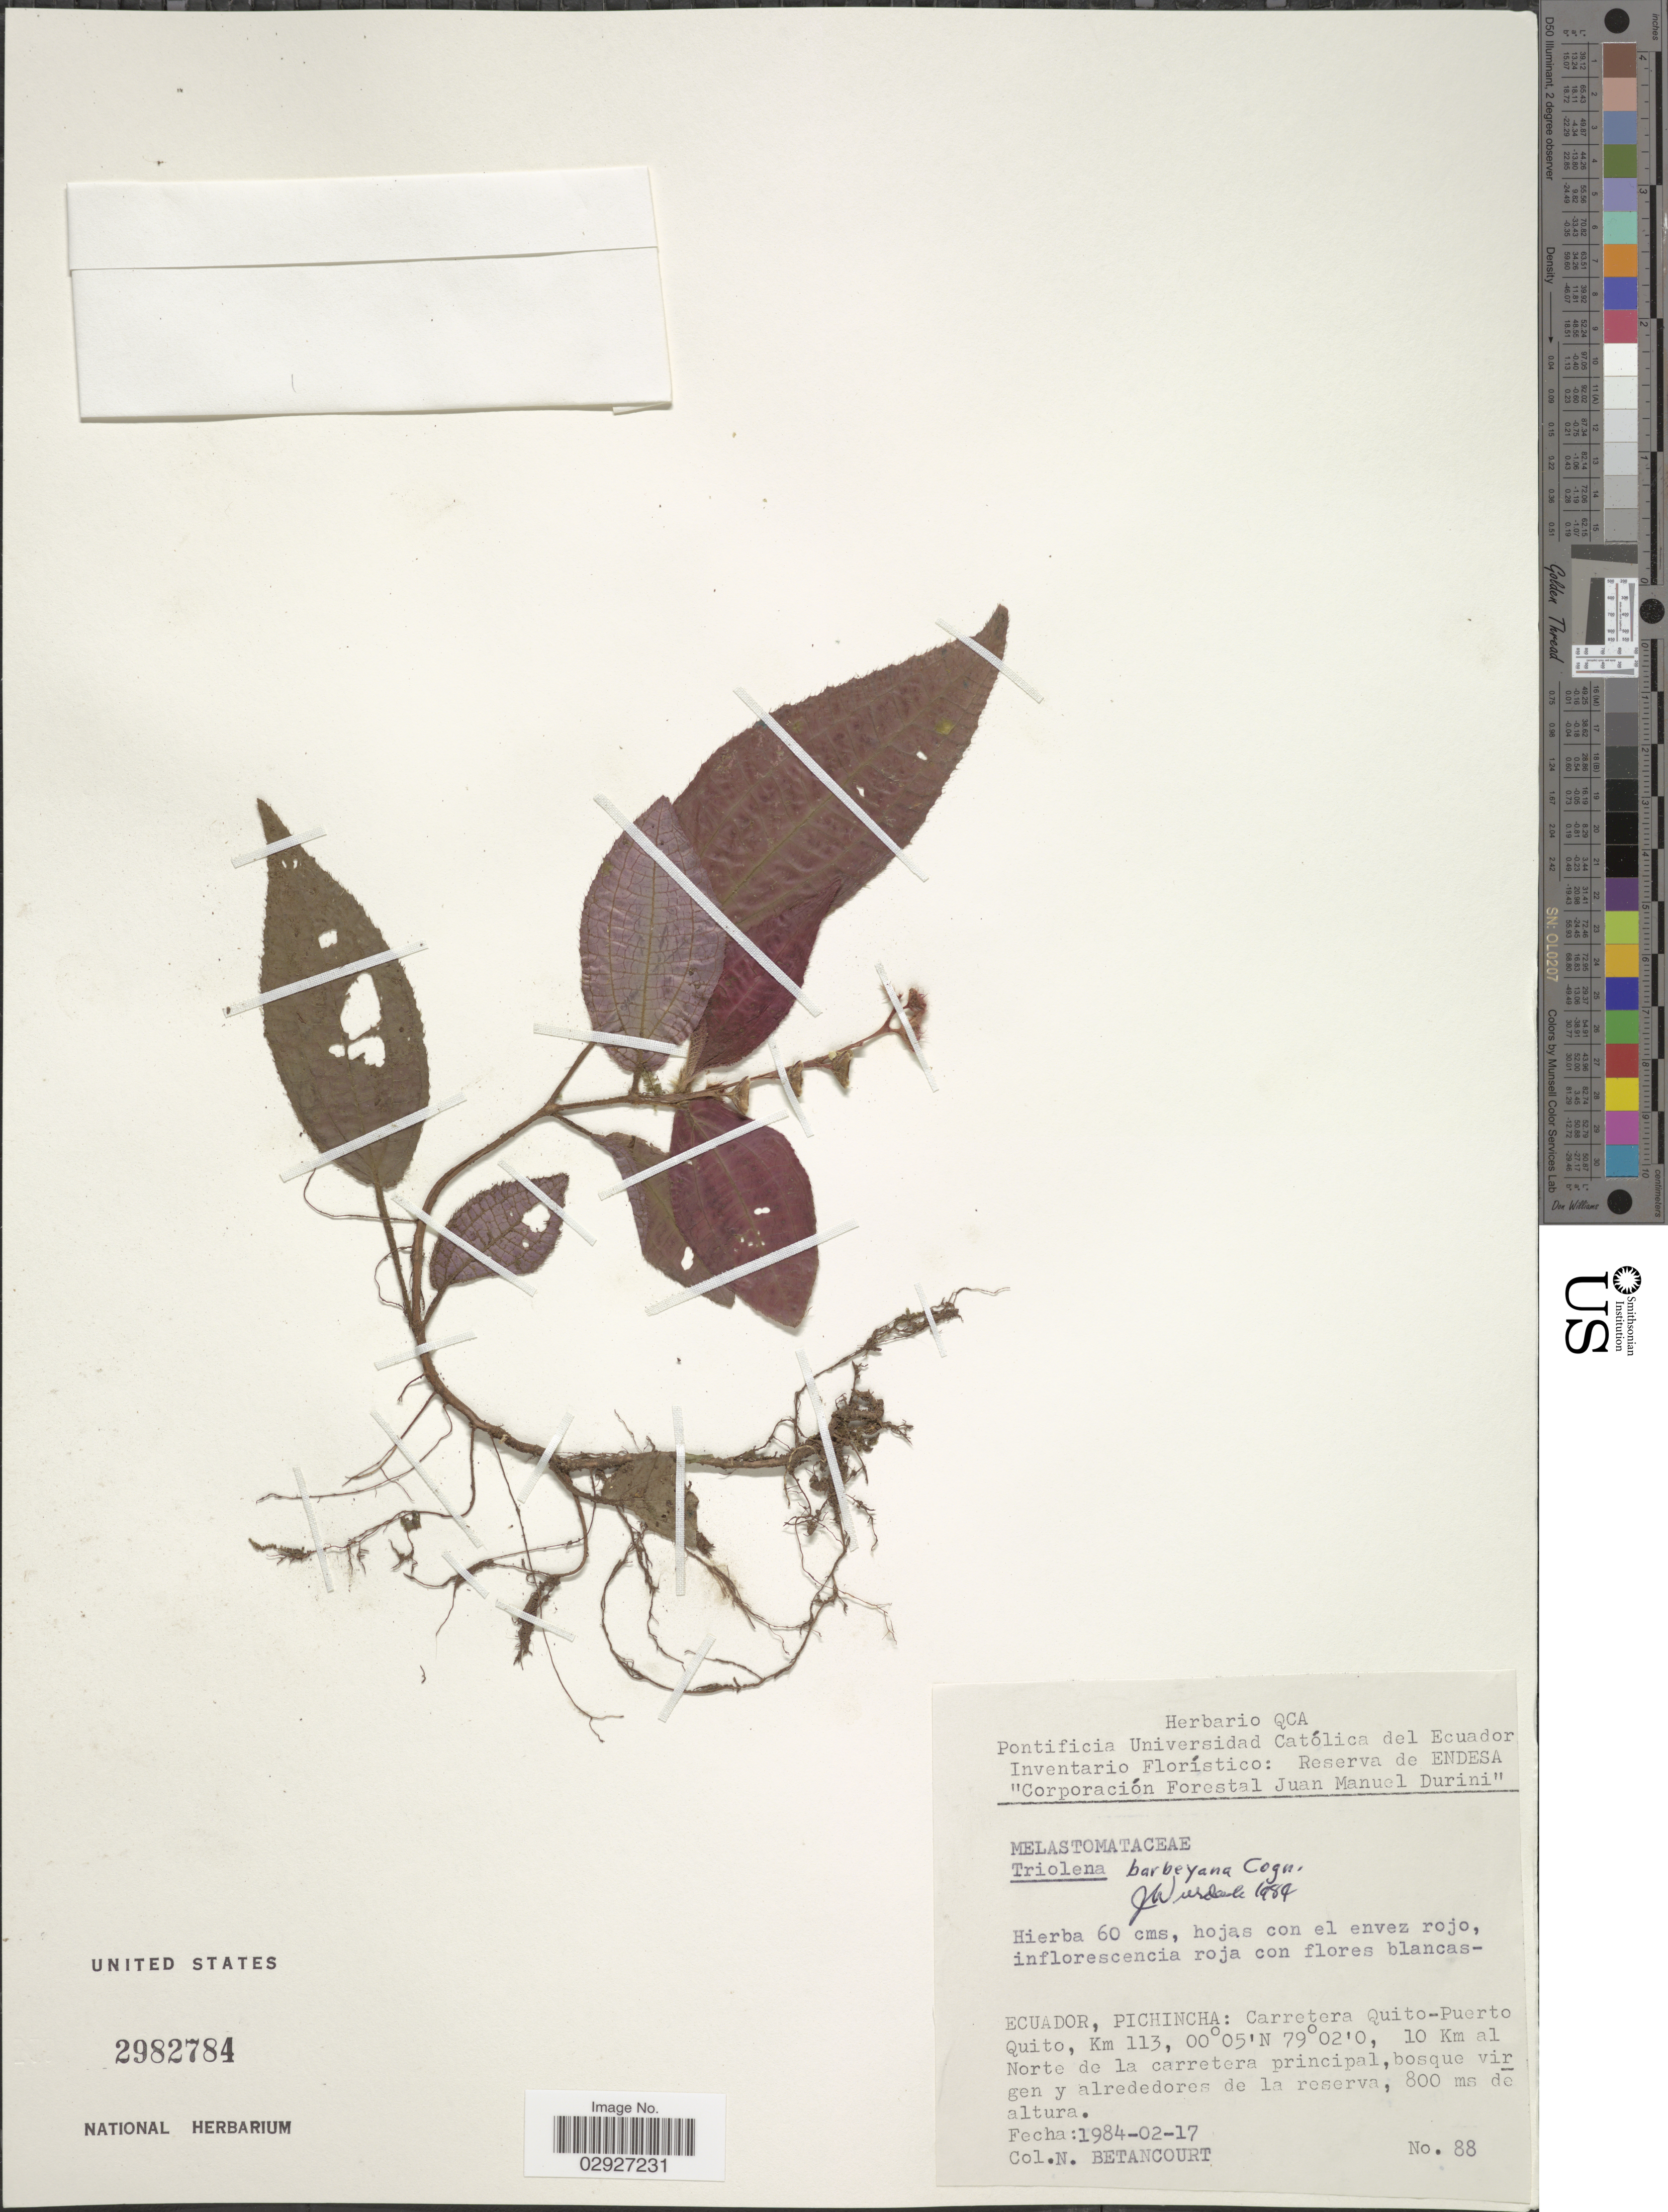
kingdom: Plantae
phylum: Tracheophyta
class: Magnoliopsida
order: Myrtales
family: Melastomataceae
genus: Triolena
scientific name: Triolena barbeyana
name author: Cogn.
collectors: N. Betancourt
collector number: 88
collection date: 1984-02-17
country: Ecuador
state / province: Pichincha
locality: Carretera Quito-Puerto Quito, Km 113, 10 Km al Norte de la carretera principal, bosque virgen y alrededores de la reserva.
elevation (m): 800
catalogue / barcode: US 2982784